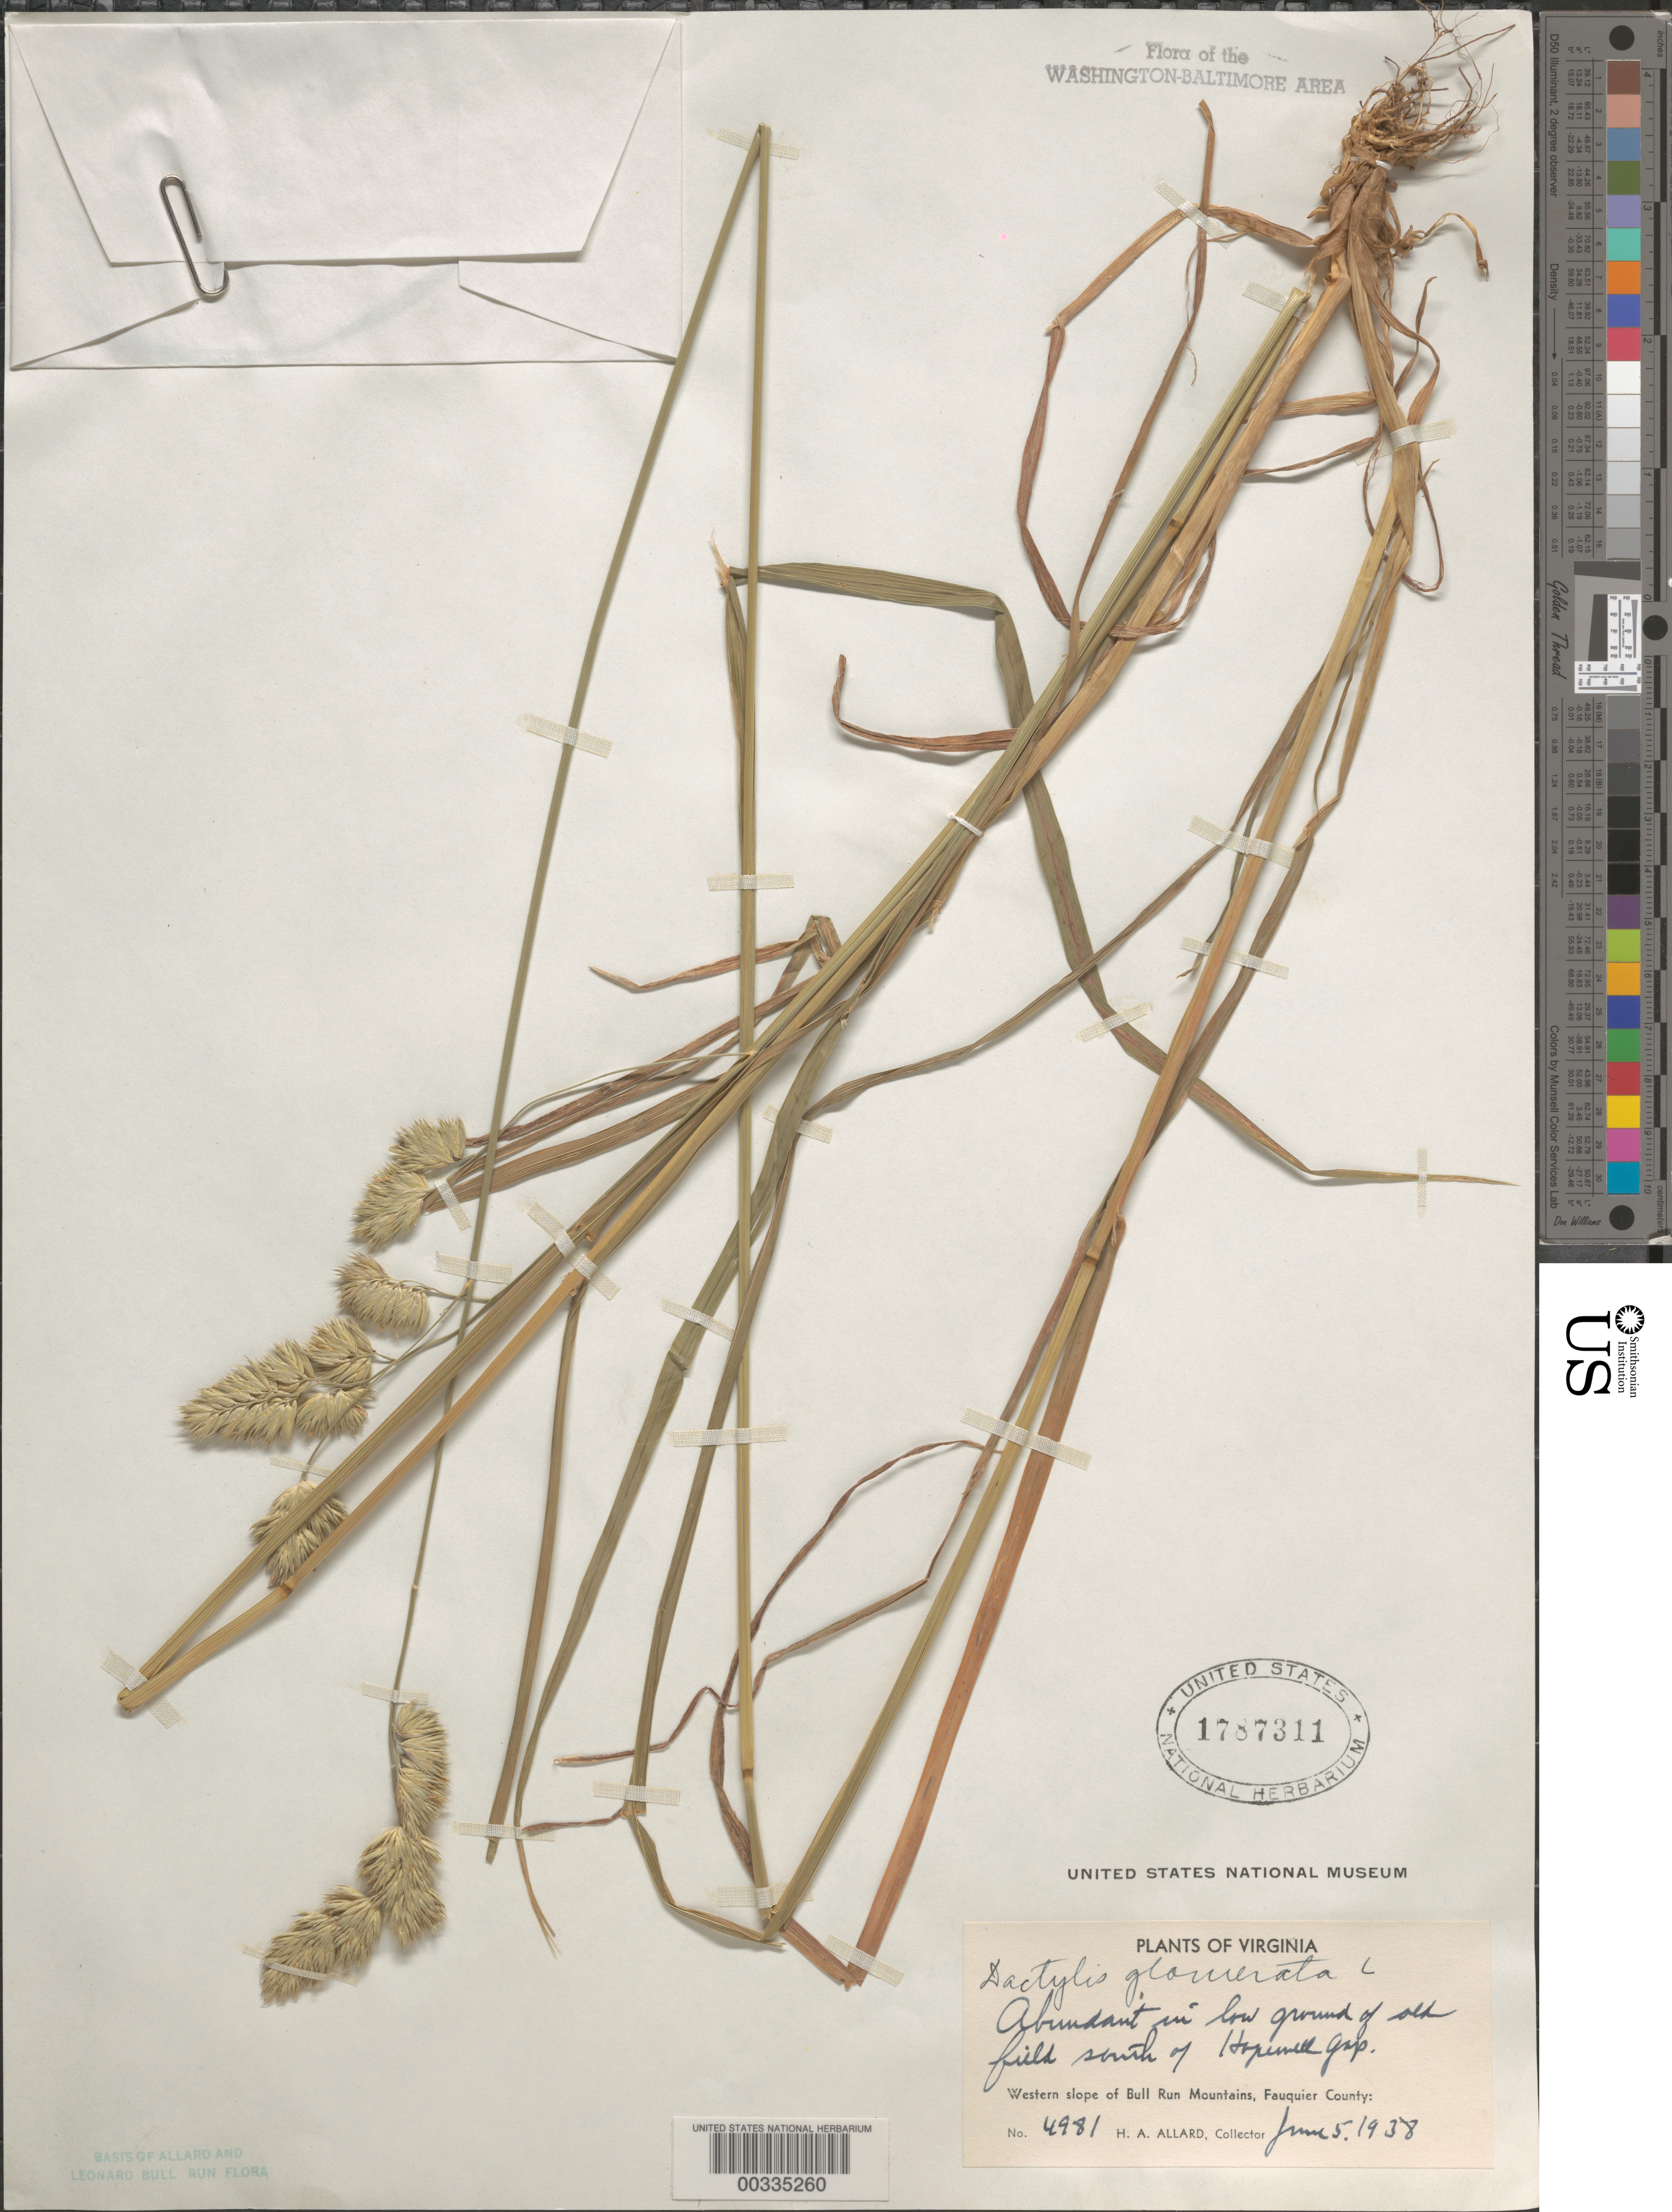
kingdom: Plantae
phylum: Tracheophyta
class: Liliopsida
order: Poales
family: Poaceae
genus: Dactylis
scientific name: Dactylis glomerata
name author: L.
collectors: H. A. Allard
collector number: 4981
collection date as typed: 05 Jun 1938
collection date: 1938-06-05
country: United States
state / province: Virginia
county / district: Fauquier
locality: South of Hopewell Gap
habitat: In low ground of old field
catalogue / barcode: US 1787311